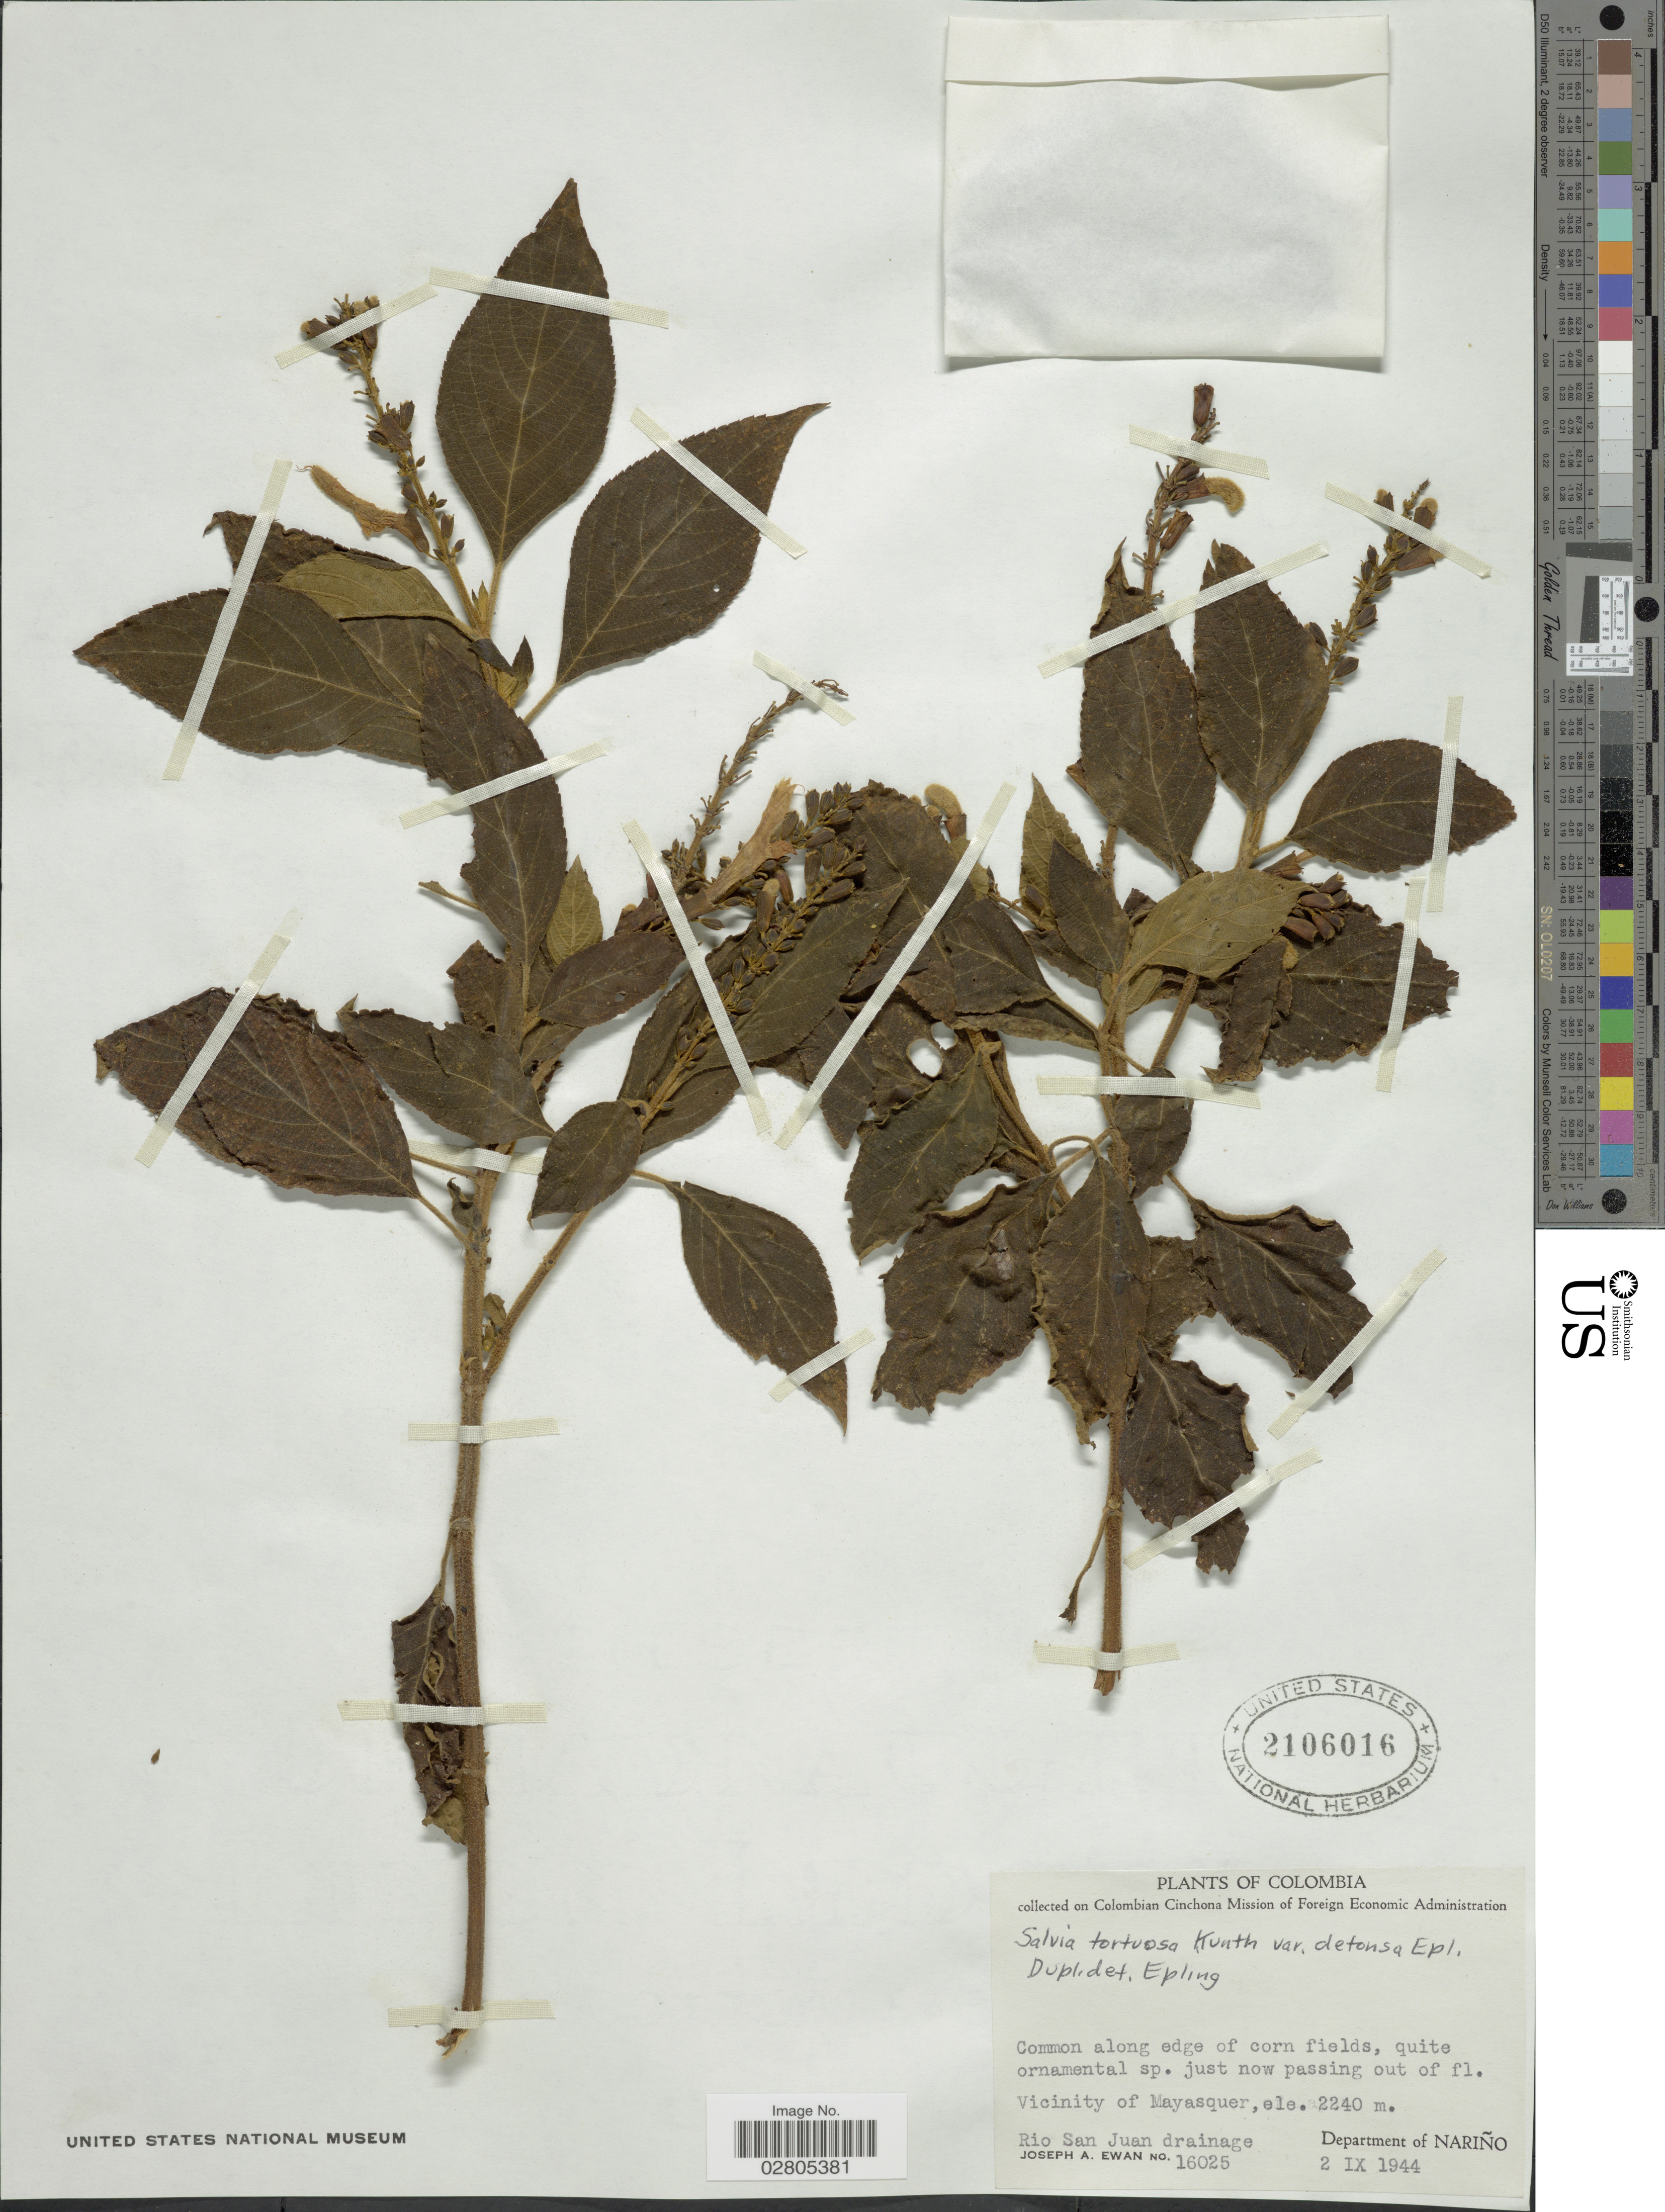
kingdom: Plantae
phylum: Tracheophyta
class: Magnoliopsida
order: Lamiales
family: Lamiaceae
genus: Salvia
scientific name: Salvia tortuosa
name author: Kunth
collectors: J. A. Ewan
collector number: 16025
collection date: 1944-09-02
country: Colombia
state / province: Nariño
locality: Vicinity of Mayasquer. Rio San Juan drainage. Department of Nariño.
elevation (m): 2240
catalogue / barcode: US 2106016